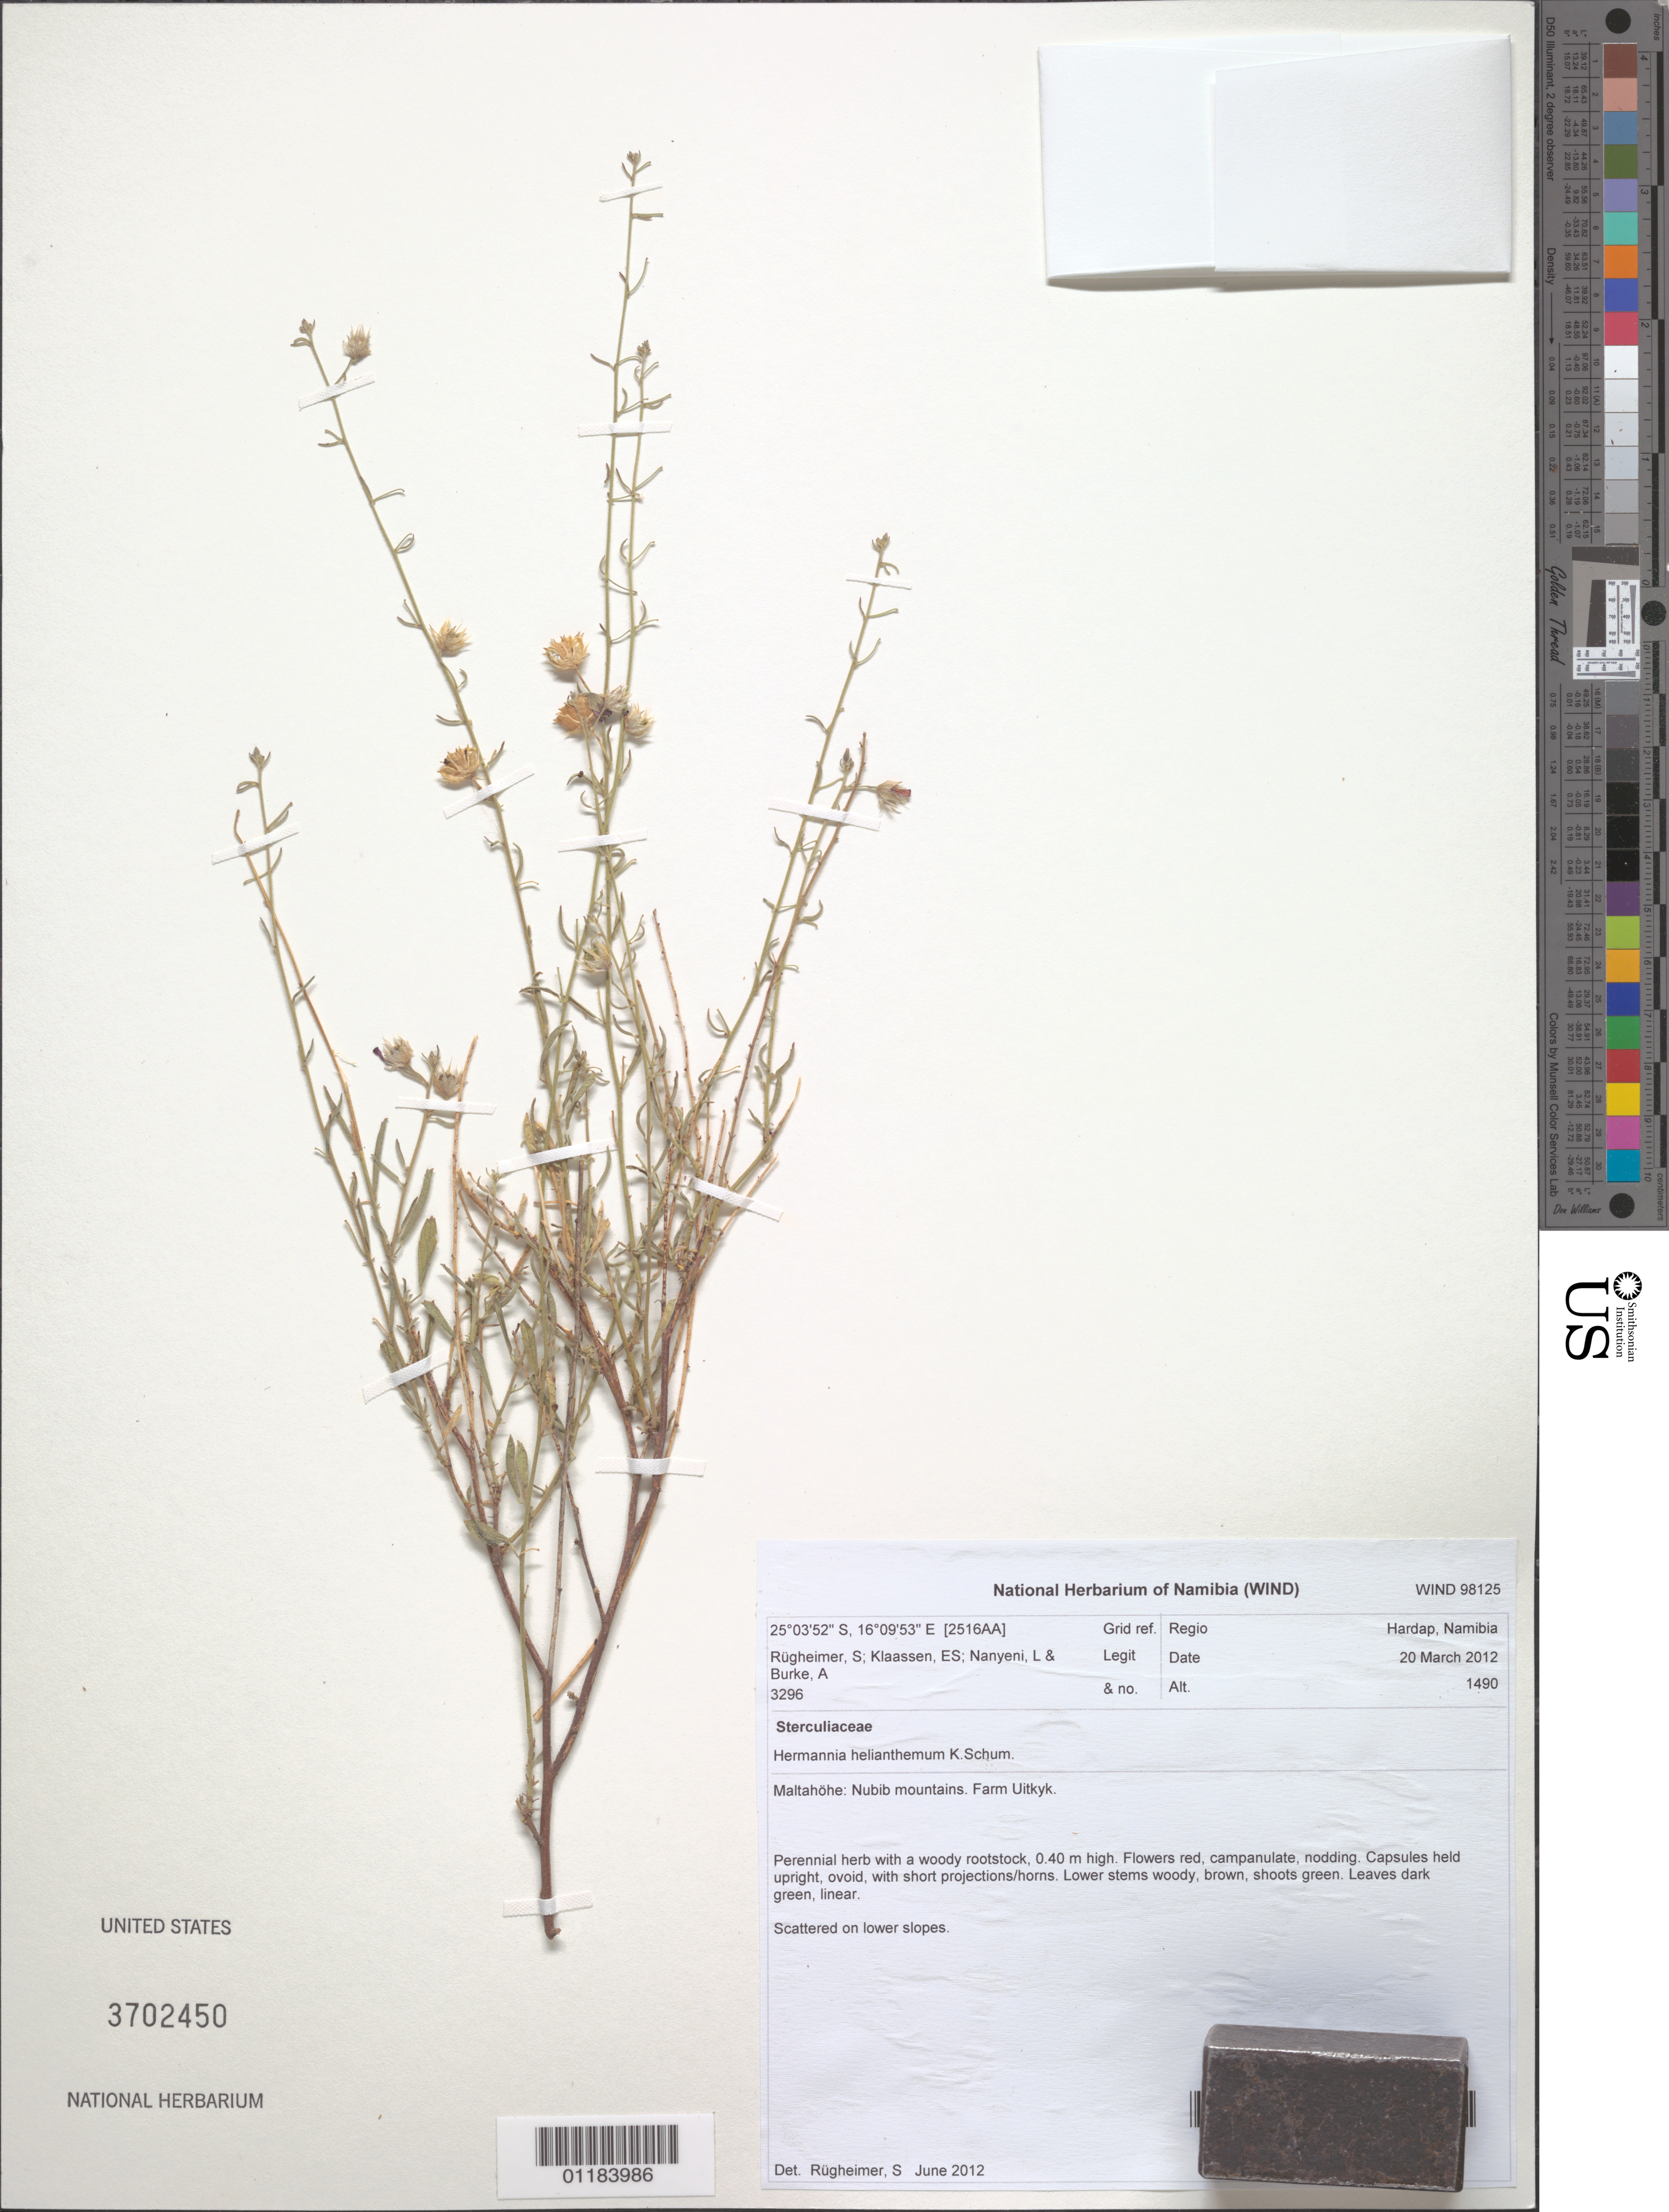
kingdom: Plantae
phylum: Tracheophyta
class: Magnoliopsida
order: Malvales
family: Malvaceae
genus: Hermannia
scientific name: Hermannia helianthemum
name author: K. Schum.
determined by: Rugheimer, S.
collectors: S. Rugheimer, E. S. Klaassen, L. Nanyeni & A. Burke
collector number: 3296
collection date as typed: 20 March 2012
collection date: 2012-03-20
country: Namibia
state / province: Hardap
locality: Nubib mountains. Farm Uitkyk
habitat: lower slopes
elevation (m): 1490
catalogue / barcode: US 3702450